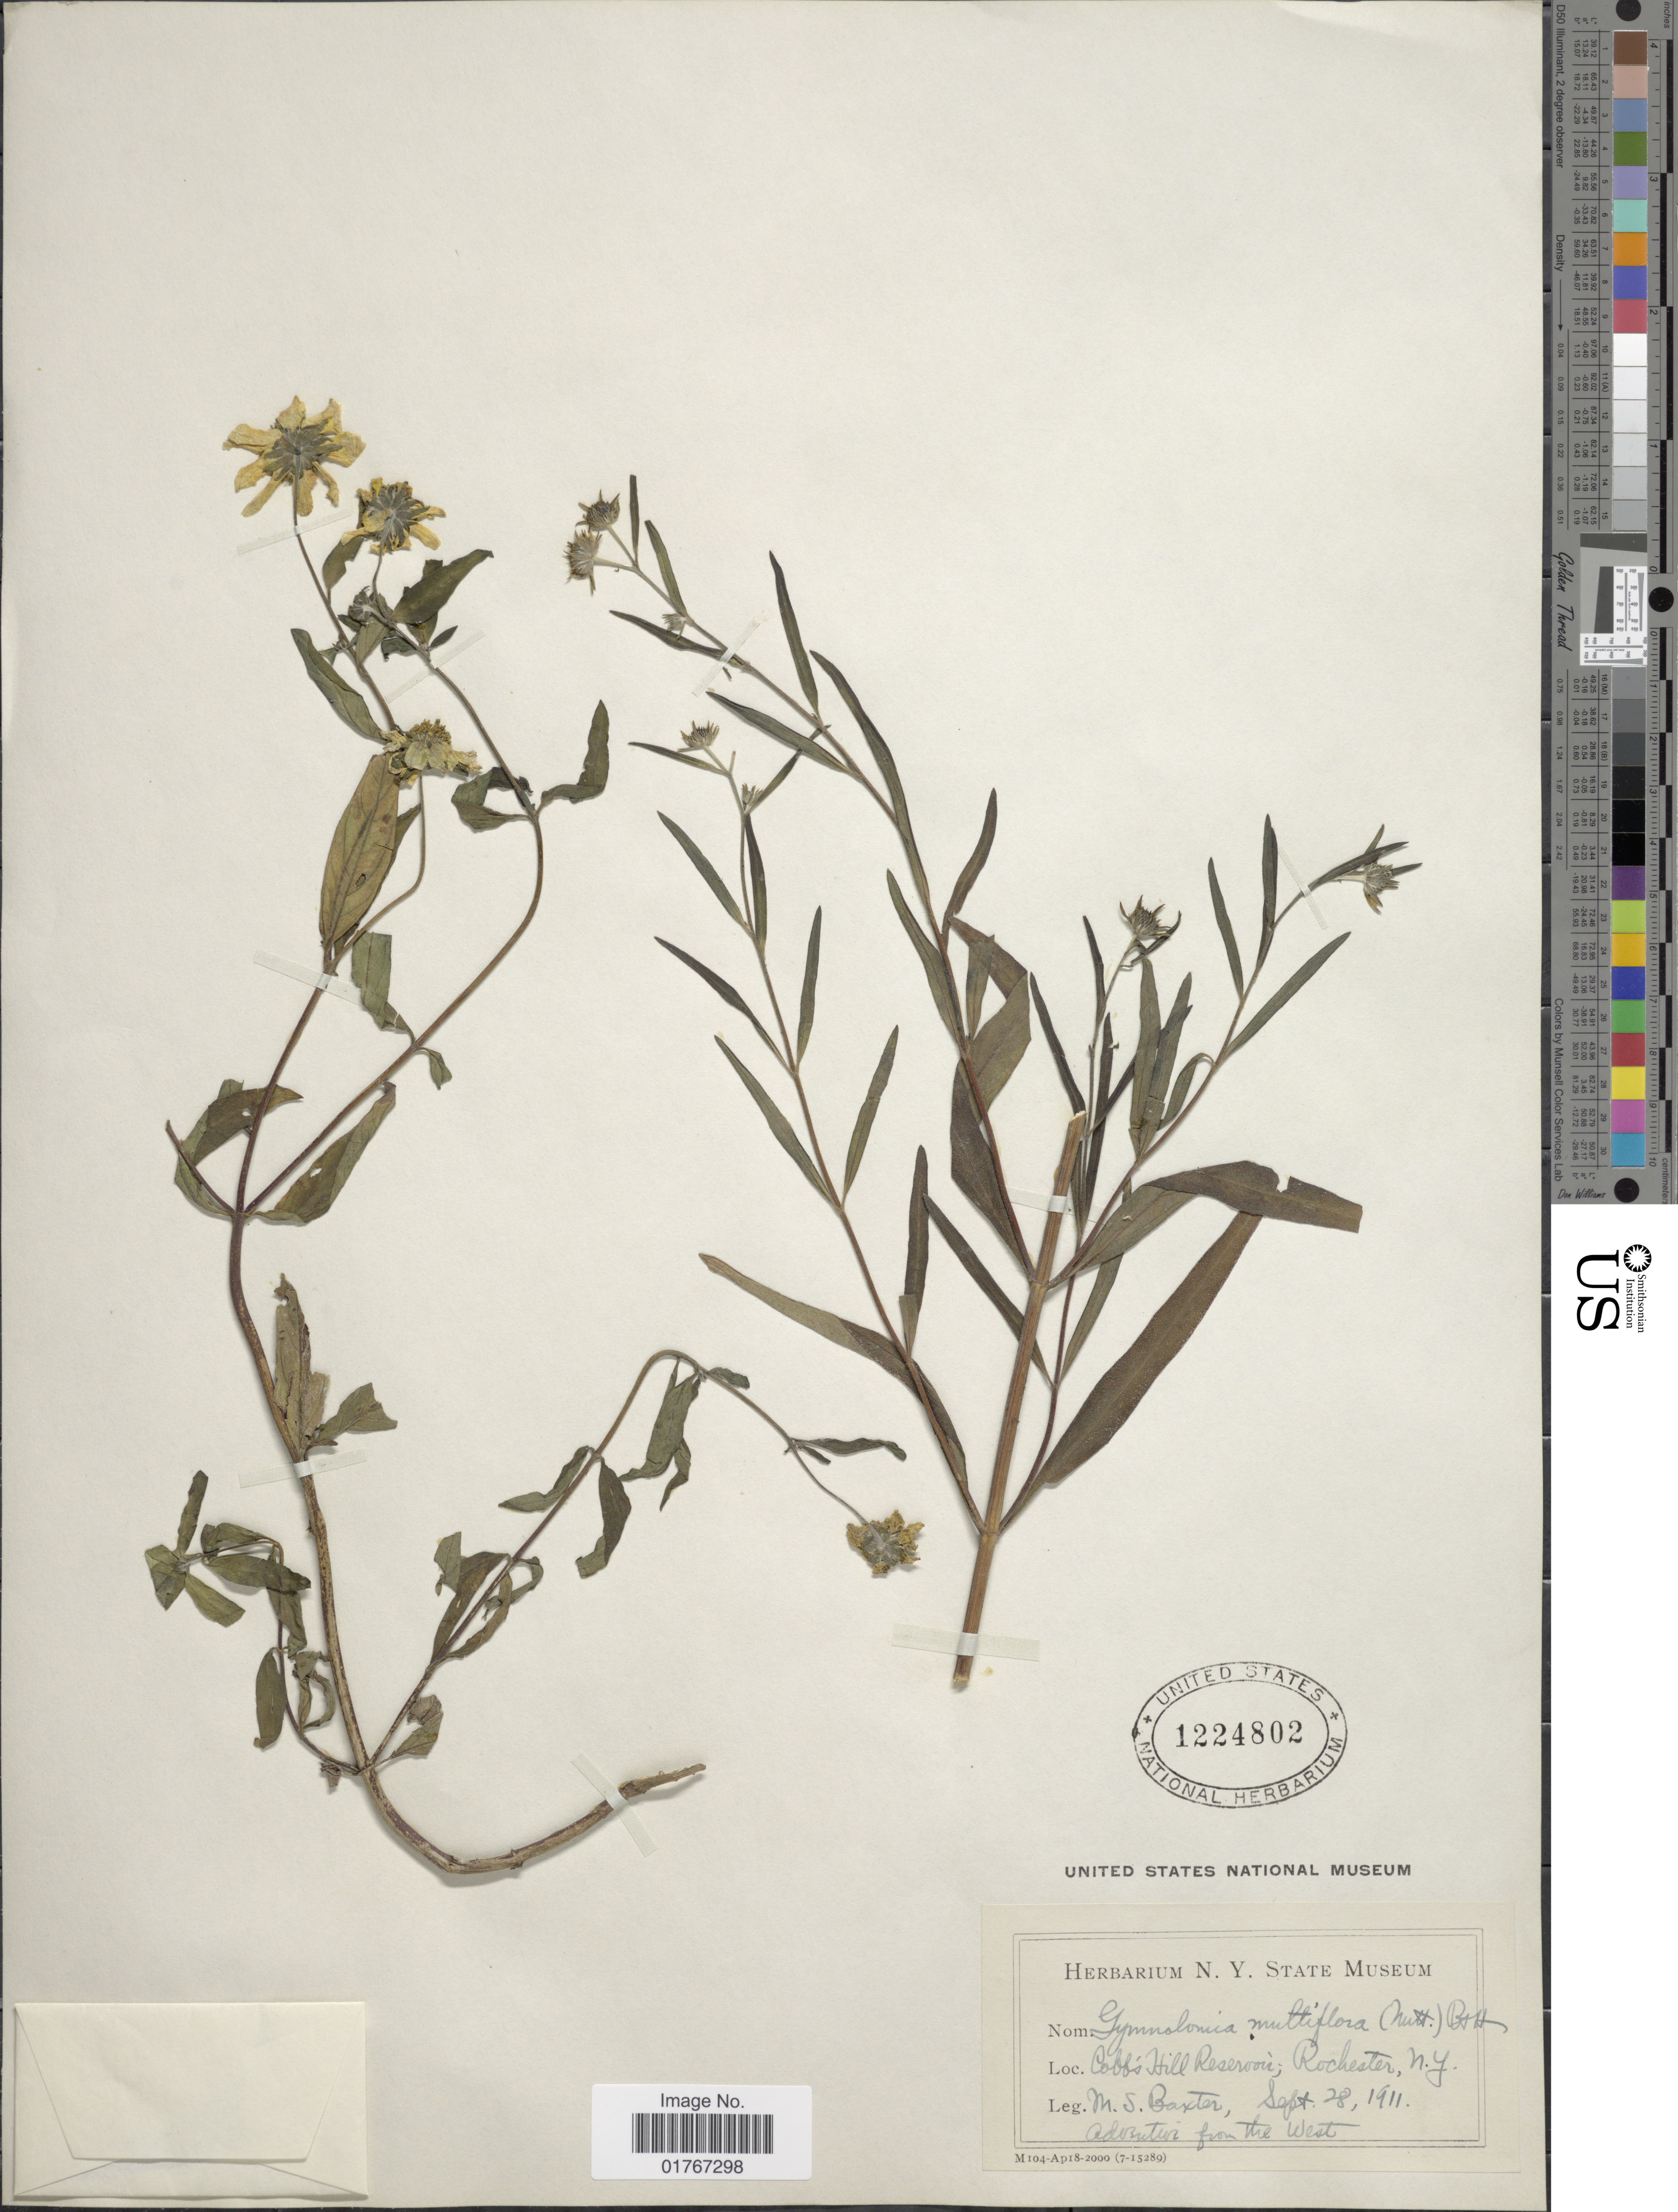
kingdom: Plantae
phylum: Tracheophyta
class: Magnoliopsida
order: Asterales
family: Asteraceae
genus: Heliomeris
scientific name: Heliomeris multiflora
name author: Nutt.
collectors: M. Baxter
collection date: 1911-09-28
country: United States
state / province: New York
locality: Cobb's Hill Reserve; Rochester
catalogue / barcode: US 1224802